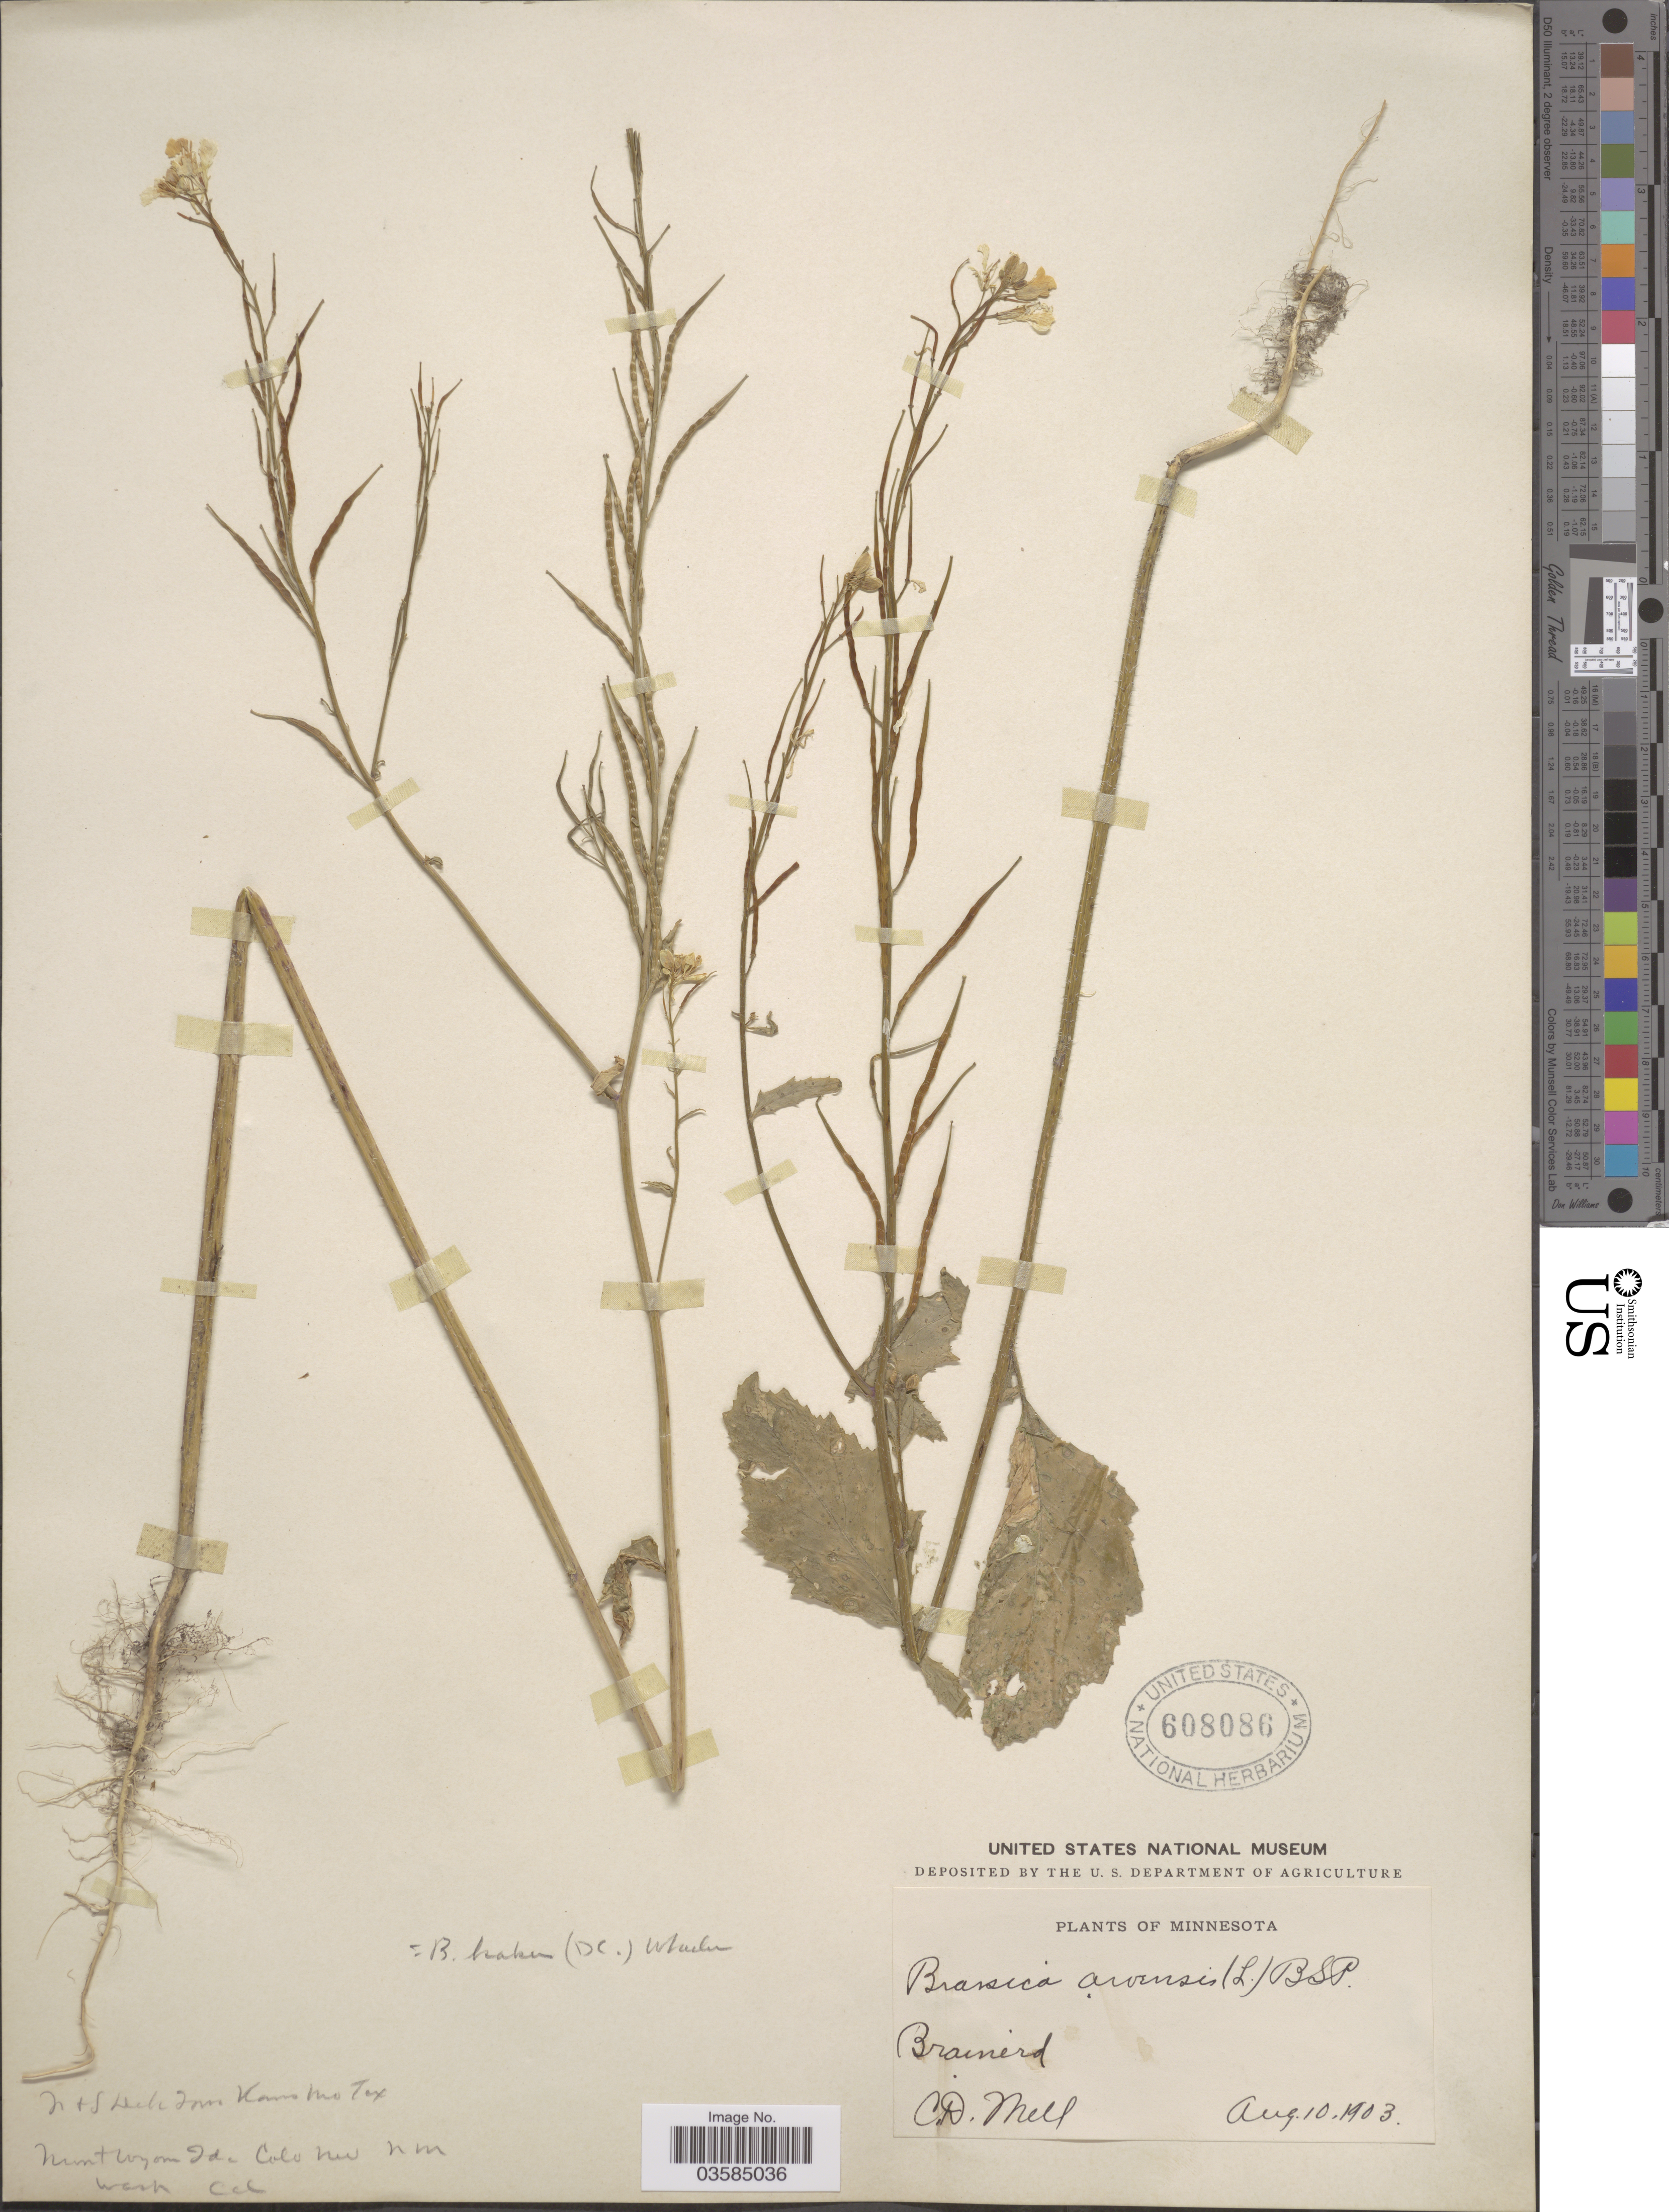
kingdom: Plantae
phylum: Tracheophyta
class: Magnoliopsida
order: Brassicales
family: Brassicaceae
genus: Brassica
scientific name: Brassica kaber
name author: (DC.) L.C. Wheeler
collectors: C. D. Mell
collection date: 1903-08-10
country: United States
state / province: Minnesota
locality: Brainerd.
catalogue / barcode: US 608086